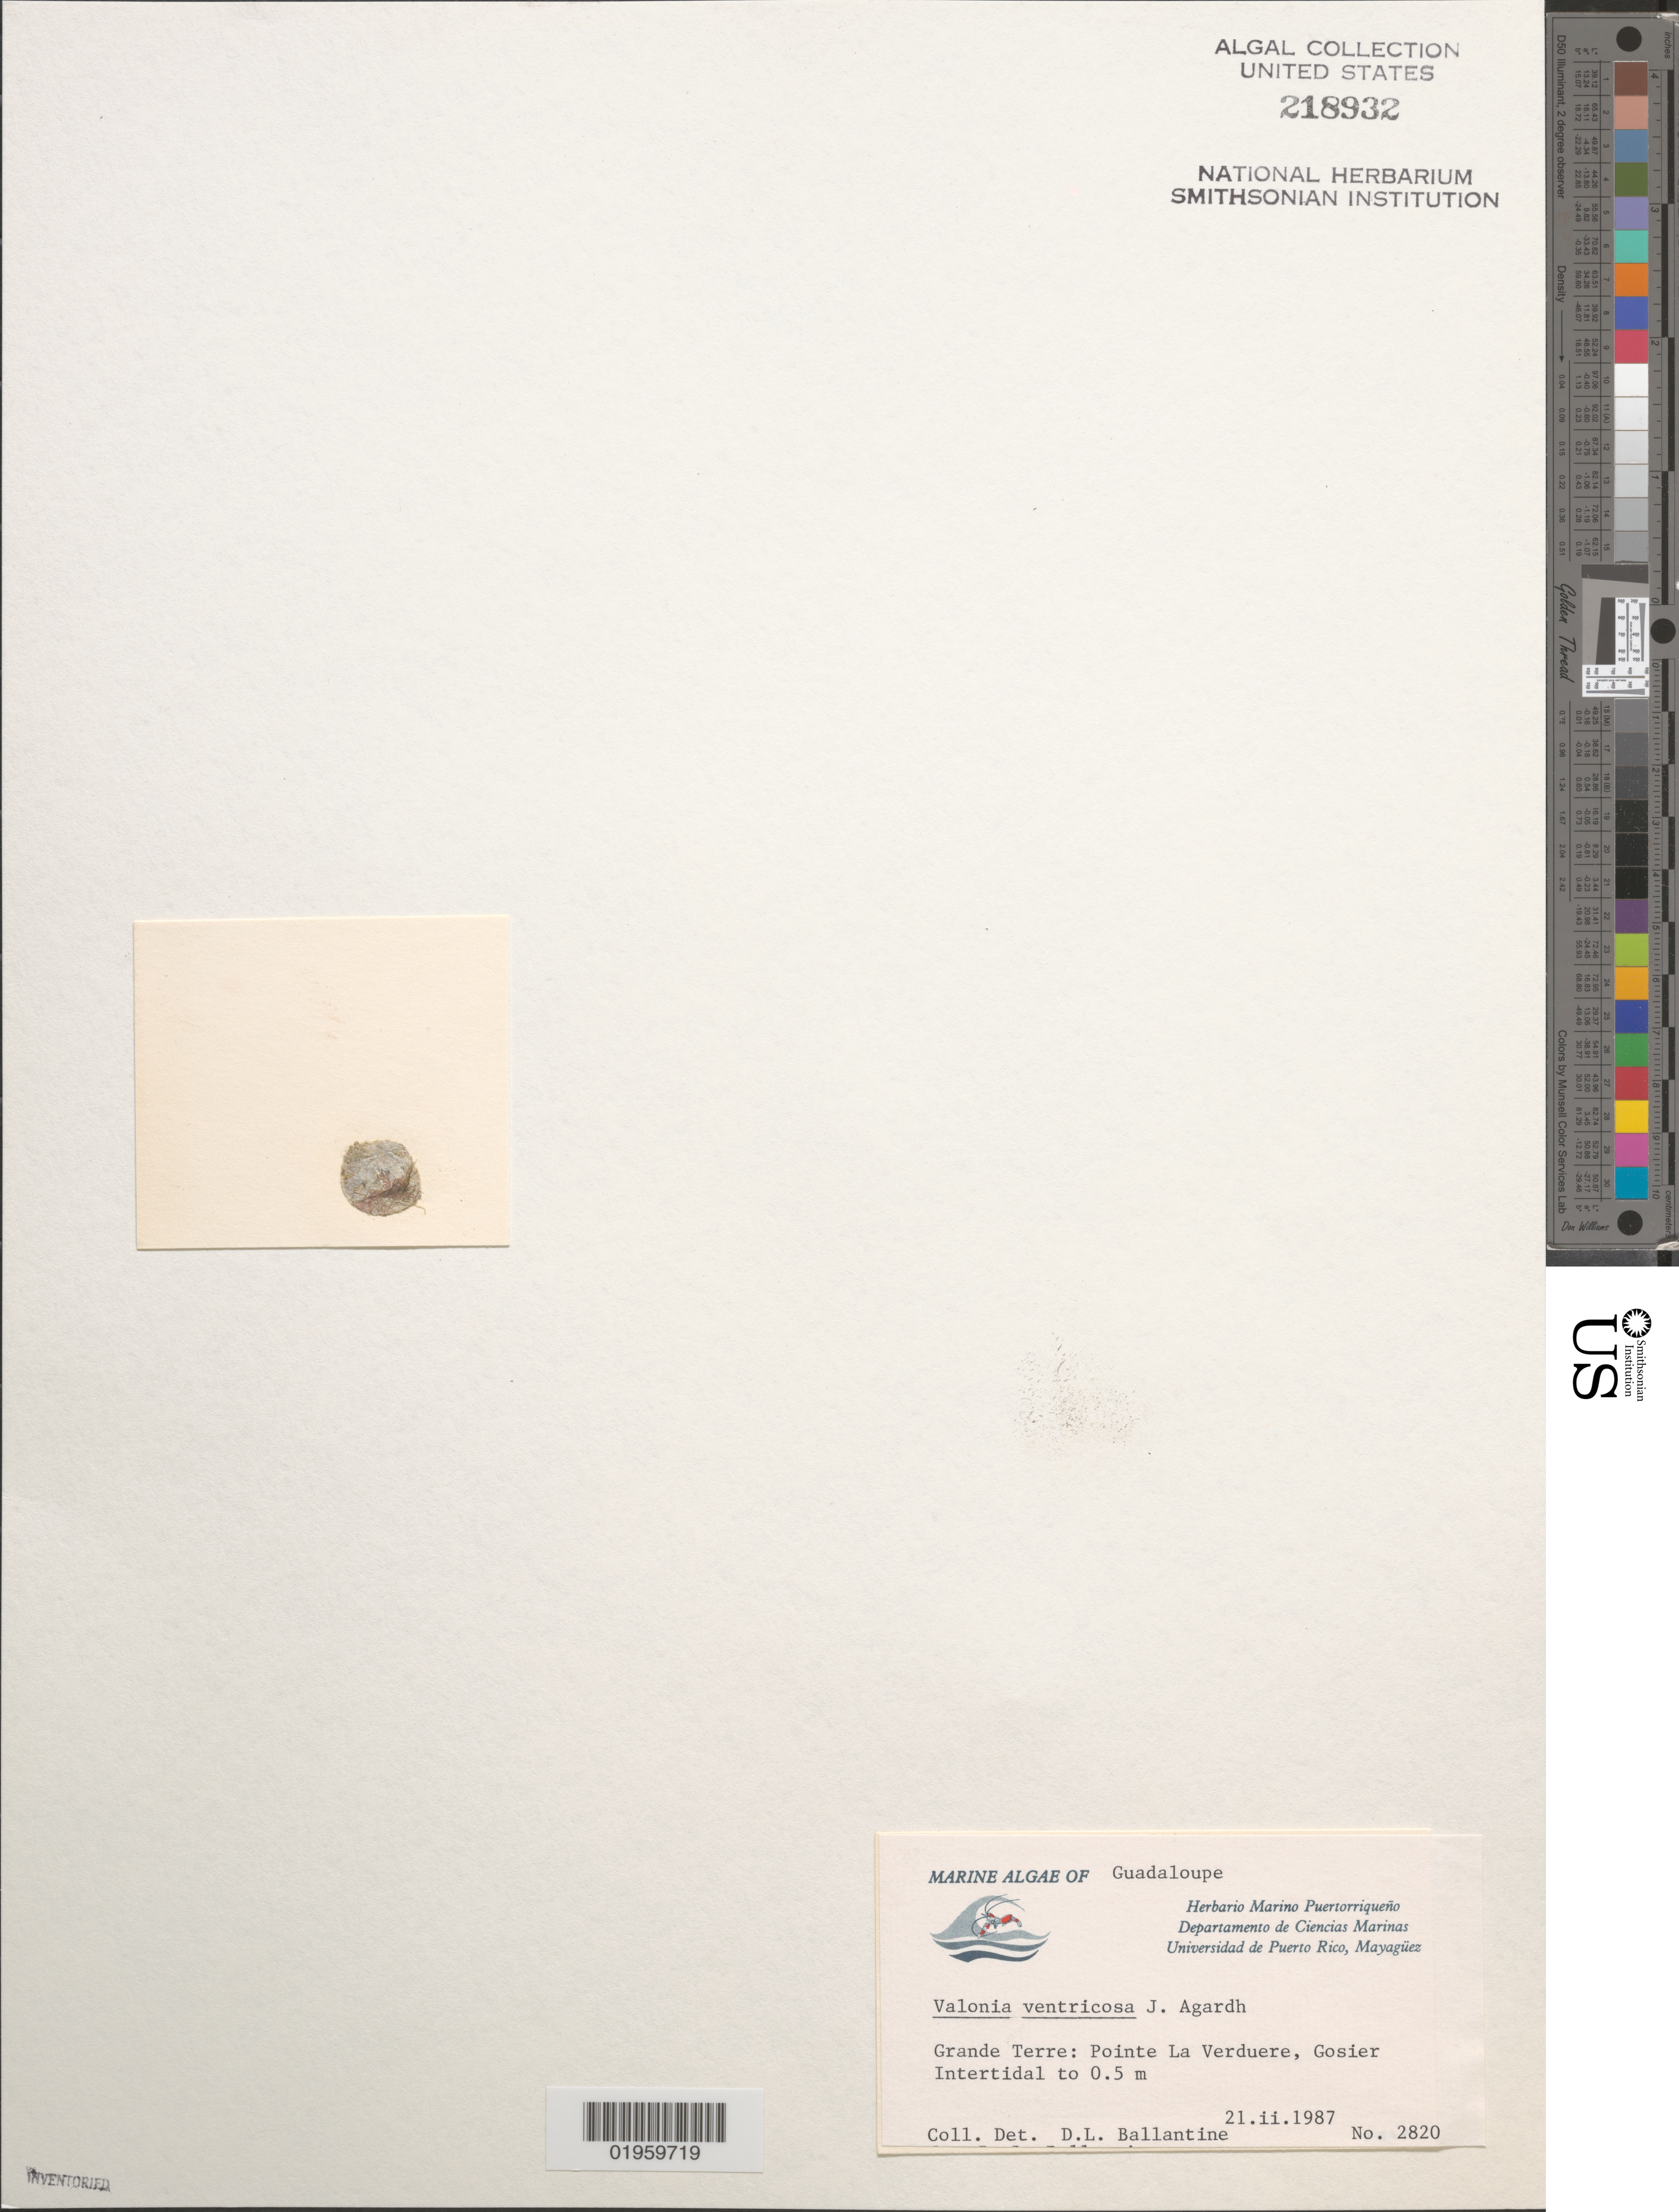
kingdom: Plantae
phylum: Chlorophyta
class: Ulvophyceae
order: Siphonocladales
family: Valoniaceae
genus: Valonia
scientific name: Valonia ventricosa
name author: J. Agardh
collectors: D.L. Ballantine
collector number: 2820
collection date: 1987-02-21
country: Guadeloupe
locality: Grande Terre: Pointe La Verduere, Gosier.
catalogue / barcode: US 218932